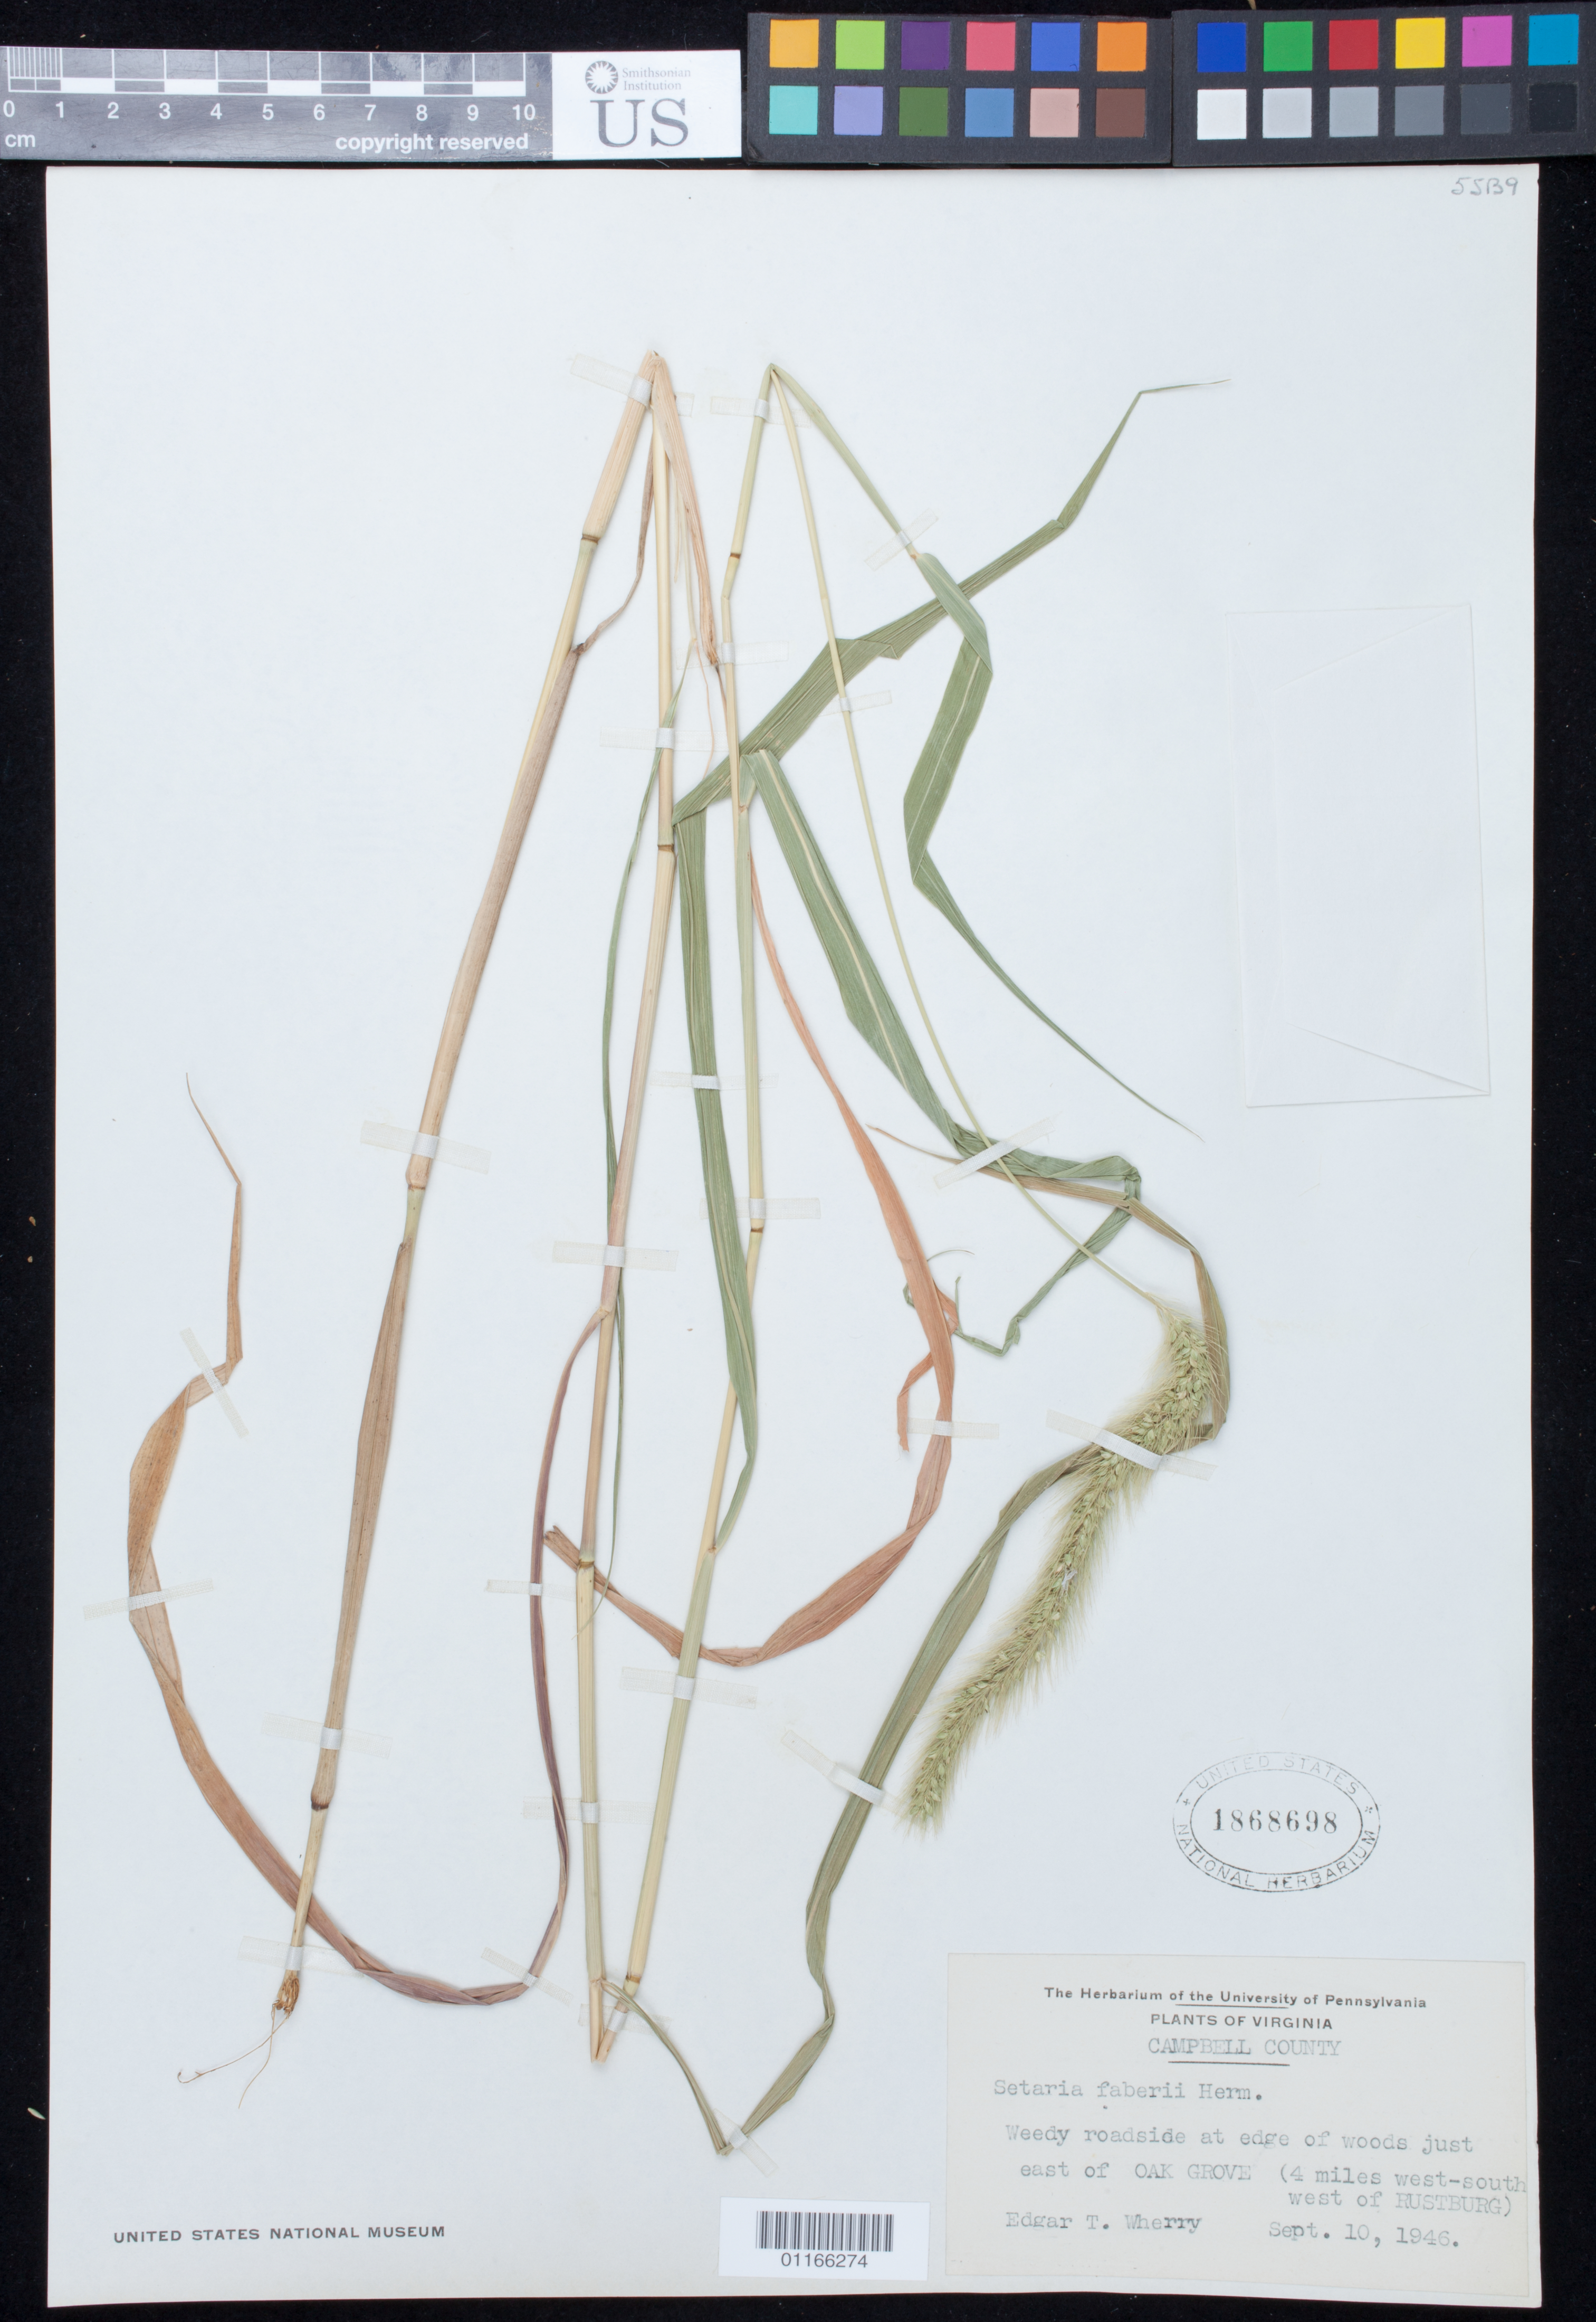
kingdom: Plantae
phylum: Tracheophyta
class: Liliopsida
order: Poales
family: Poaceae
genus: Setaria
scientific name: Setaria faberi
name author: R.A.W. Herrm.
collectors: E. T. Wherry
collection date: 1946-09-10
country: United States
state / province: Virginia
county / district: Campbell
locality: East of Oak Grove (4 miles west-south west of Rustburg)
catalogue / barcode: US 1868698